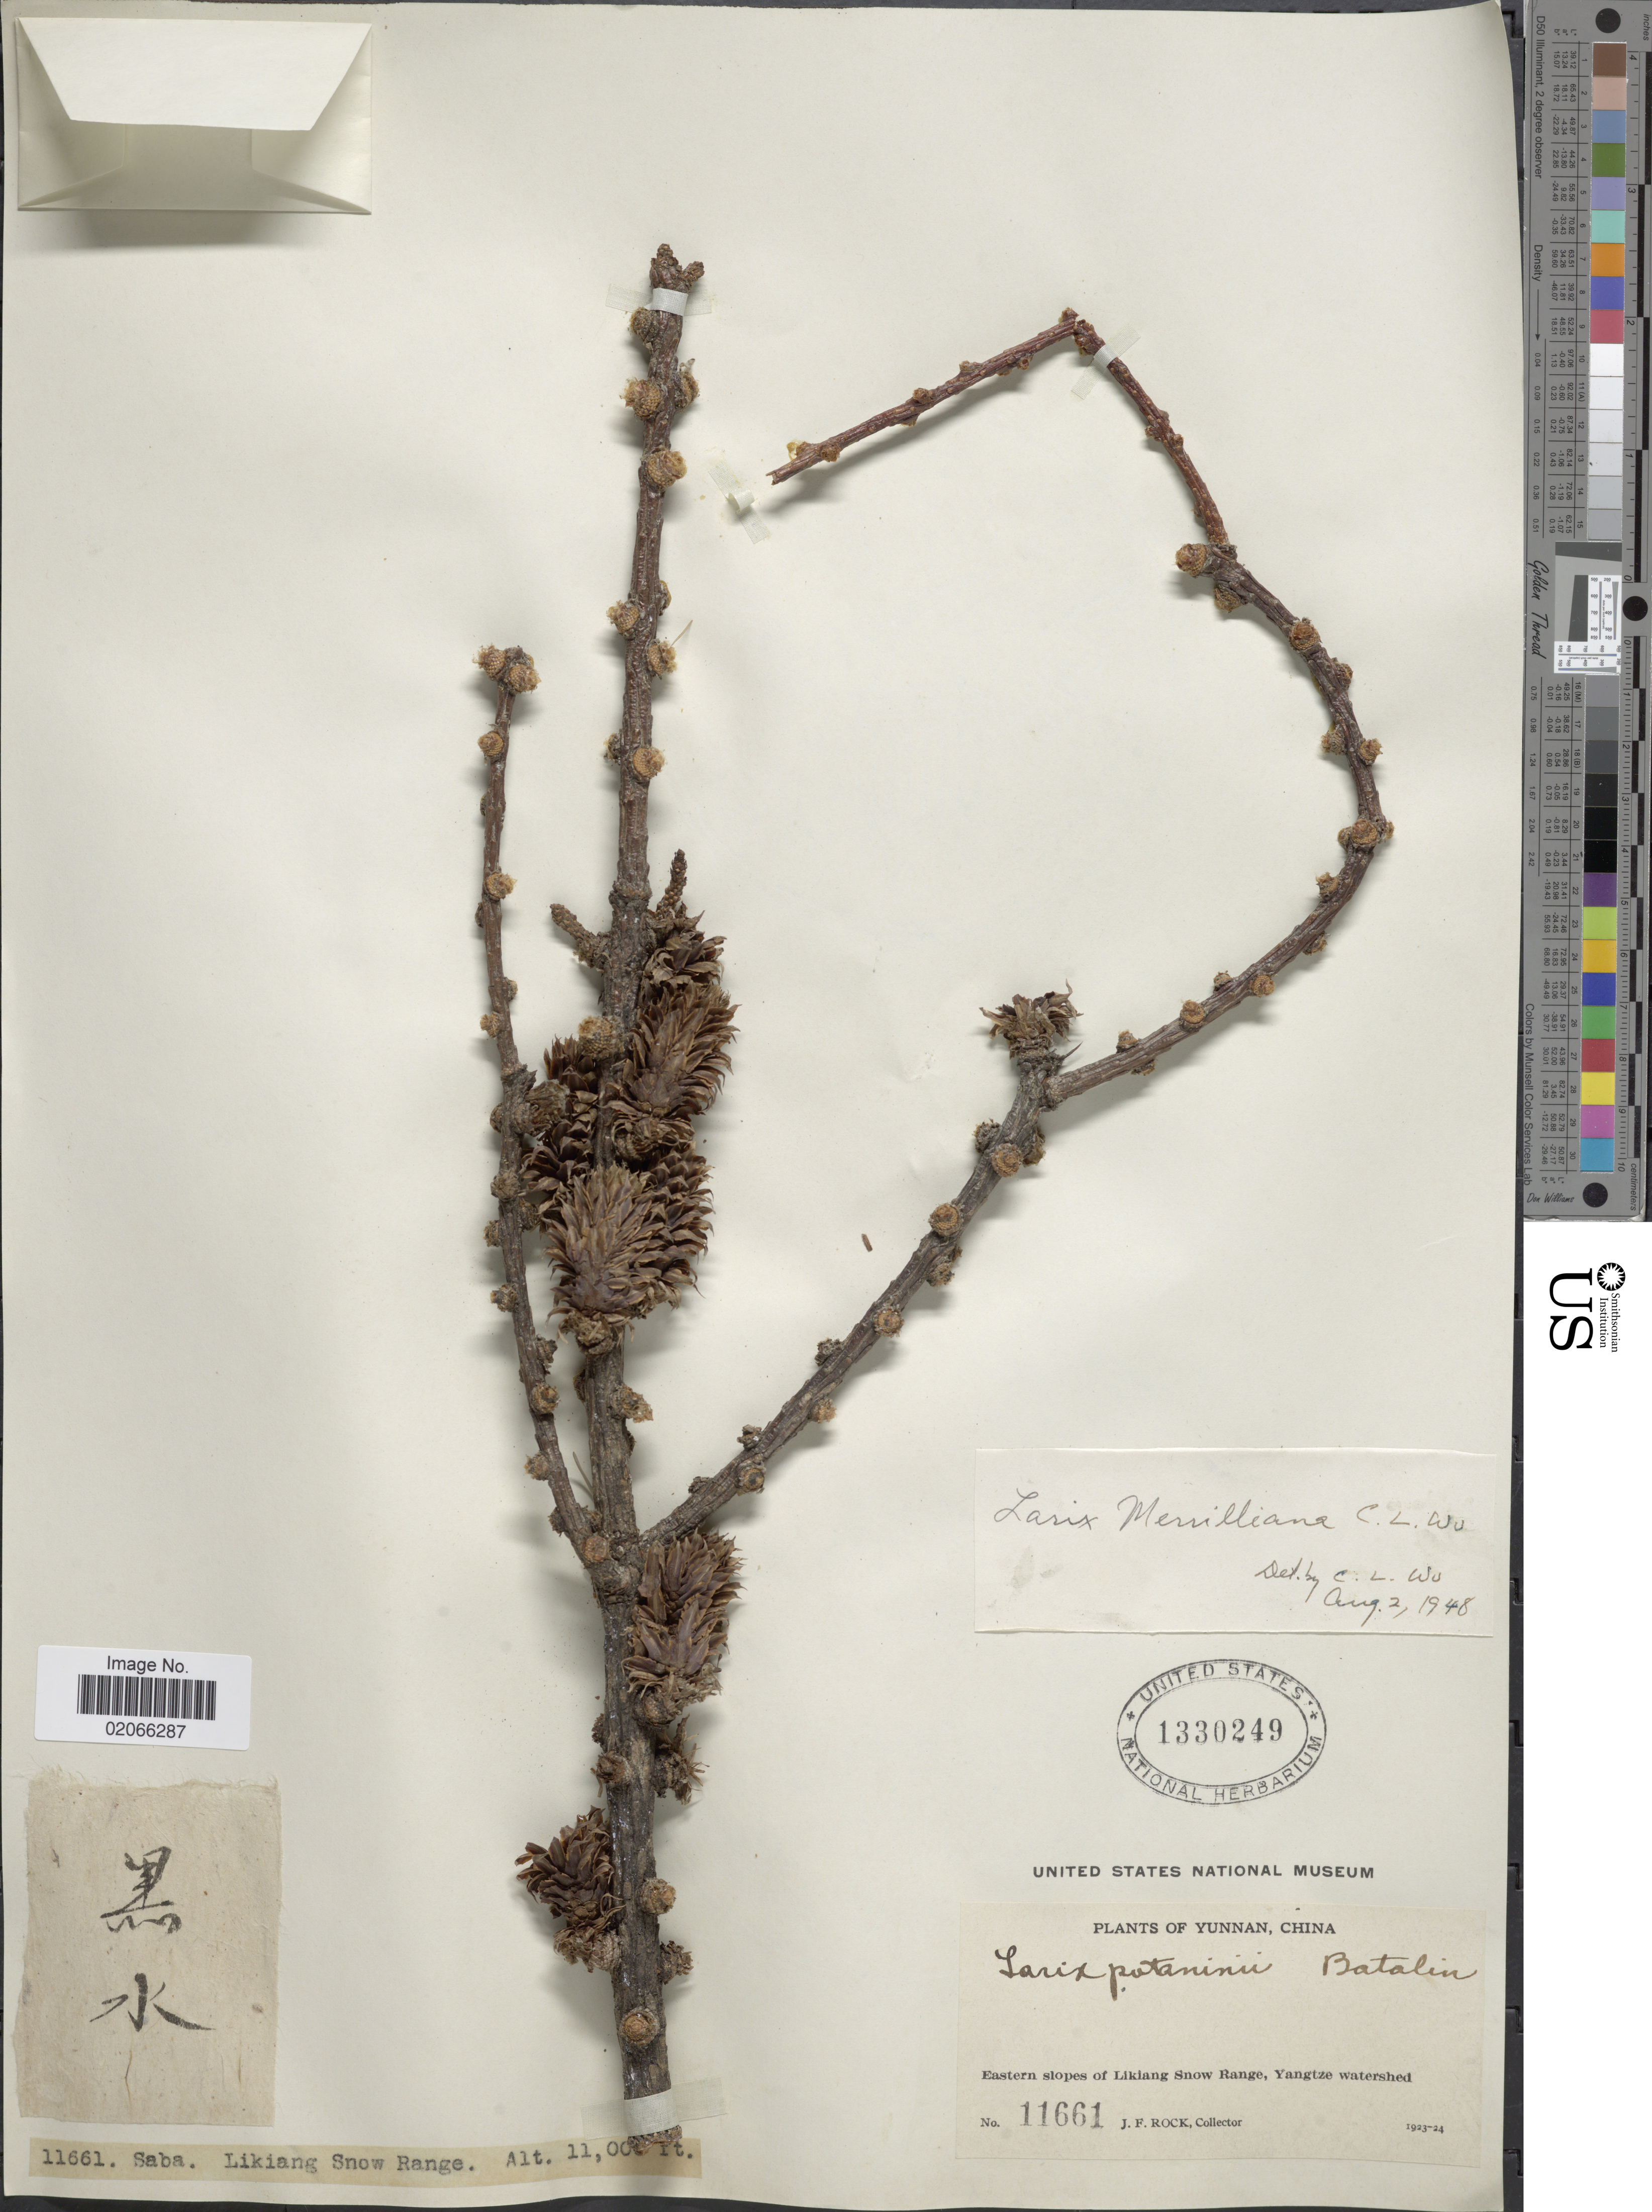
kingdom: Plantae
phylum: Tracheophyta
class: Pinopsida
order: Pinales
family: Pinaceae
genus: Larix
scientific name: Larix merrilliana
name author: C.L. Wu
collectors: J. Rock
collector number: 11661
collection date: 1923/1924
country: China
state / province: Yunnan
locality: Saba, Likiang Snow Range, eastern slopes of Likiang Snow range, Yangtze watershed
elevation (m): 3353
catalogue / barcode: US 1330249